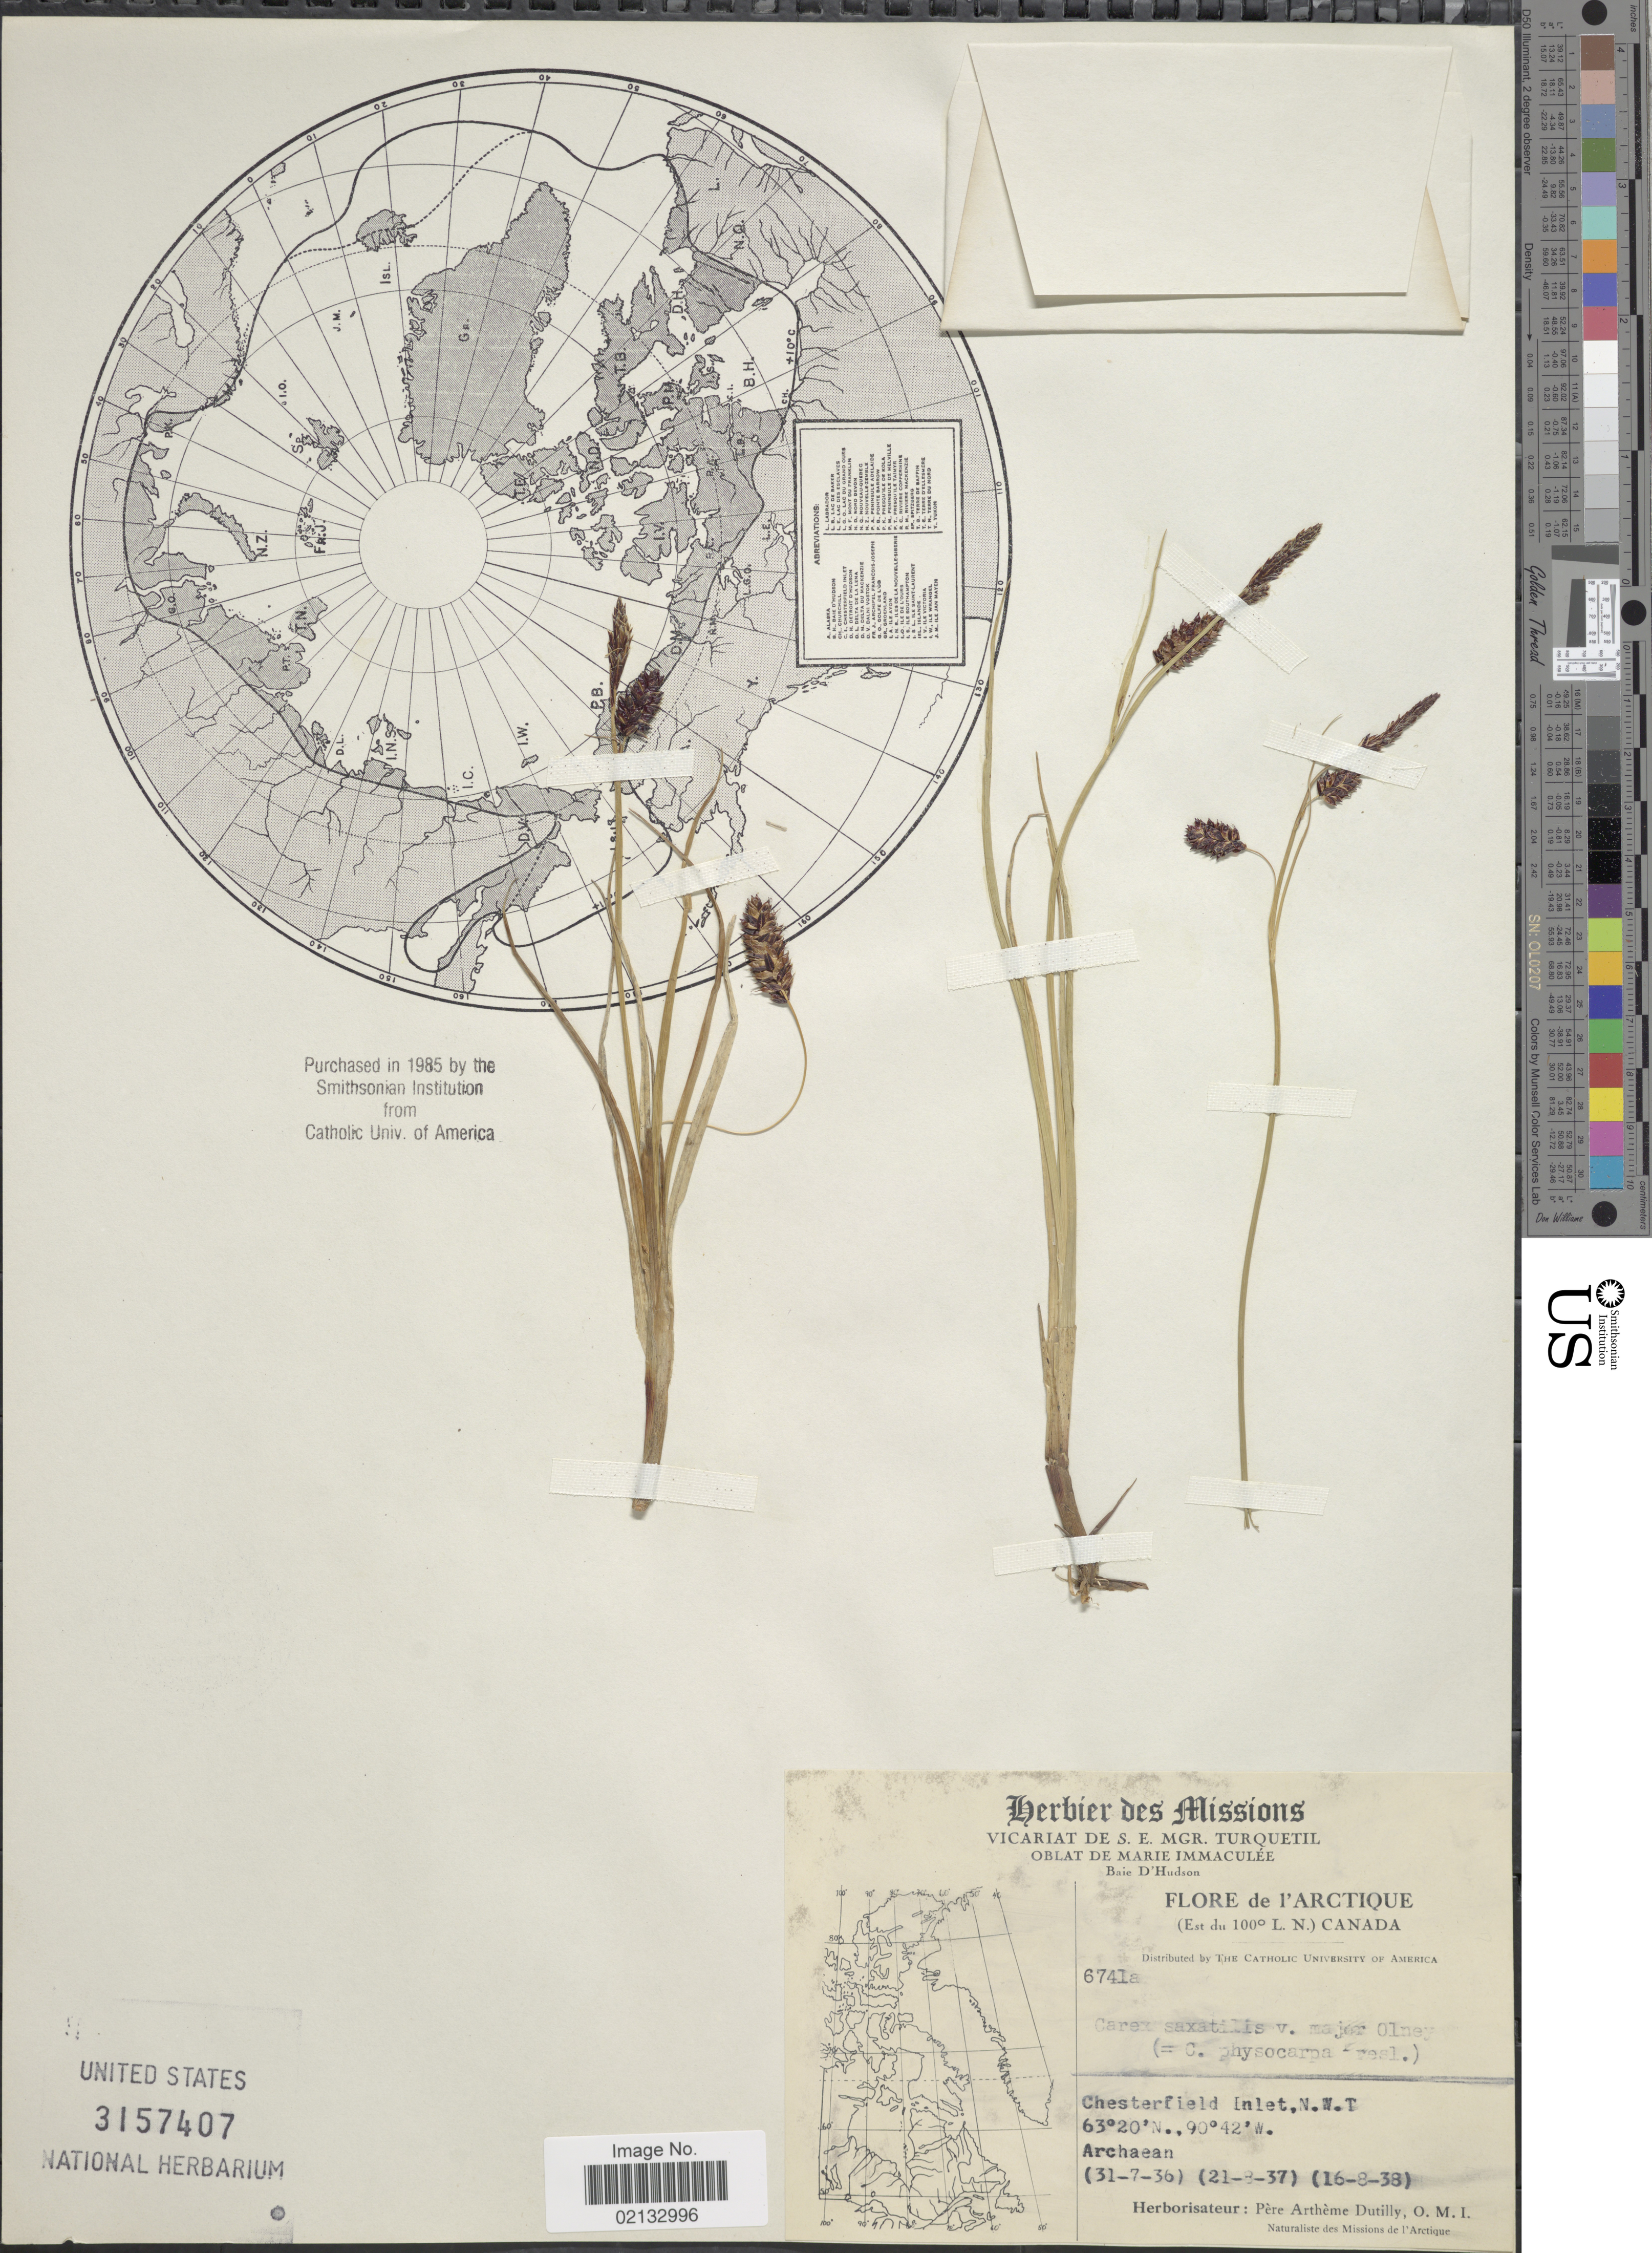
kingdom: Plantae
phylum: Tracheophyta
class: Liliopsida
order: Poales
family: Cyperaceae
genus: Carex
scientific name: Carex saxatilis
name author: L.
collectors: A. Dutilly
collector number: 6741a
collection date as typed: Transcribed d/m/y: 31/7/36 to 16/8/38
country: Canada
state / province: Northwest Territories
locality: L'Arctique. (Est du 100º L.N.) Chesterfield Inlet, N.W.T.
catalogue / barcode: US 3157407